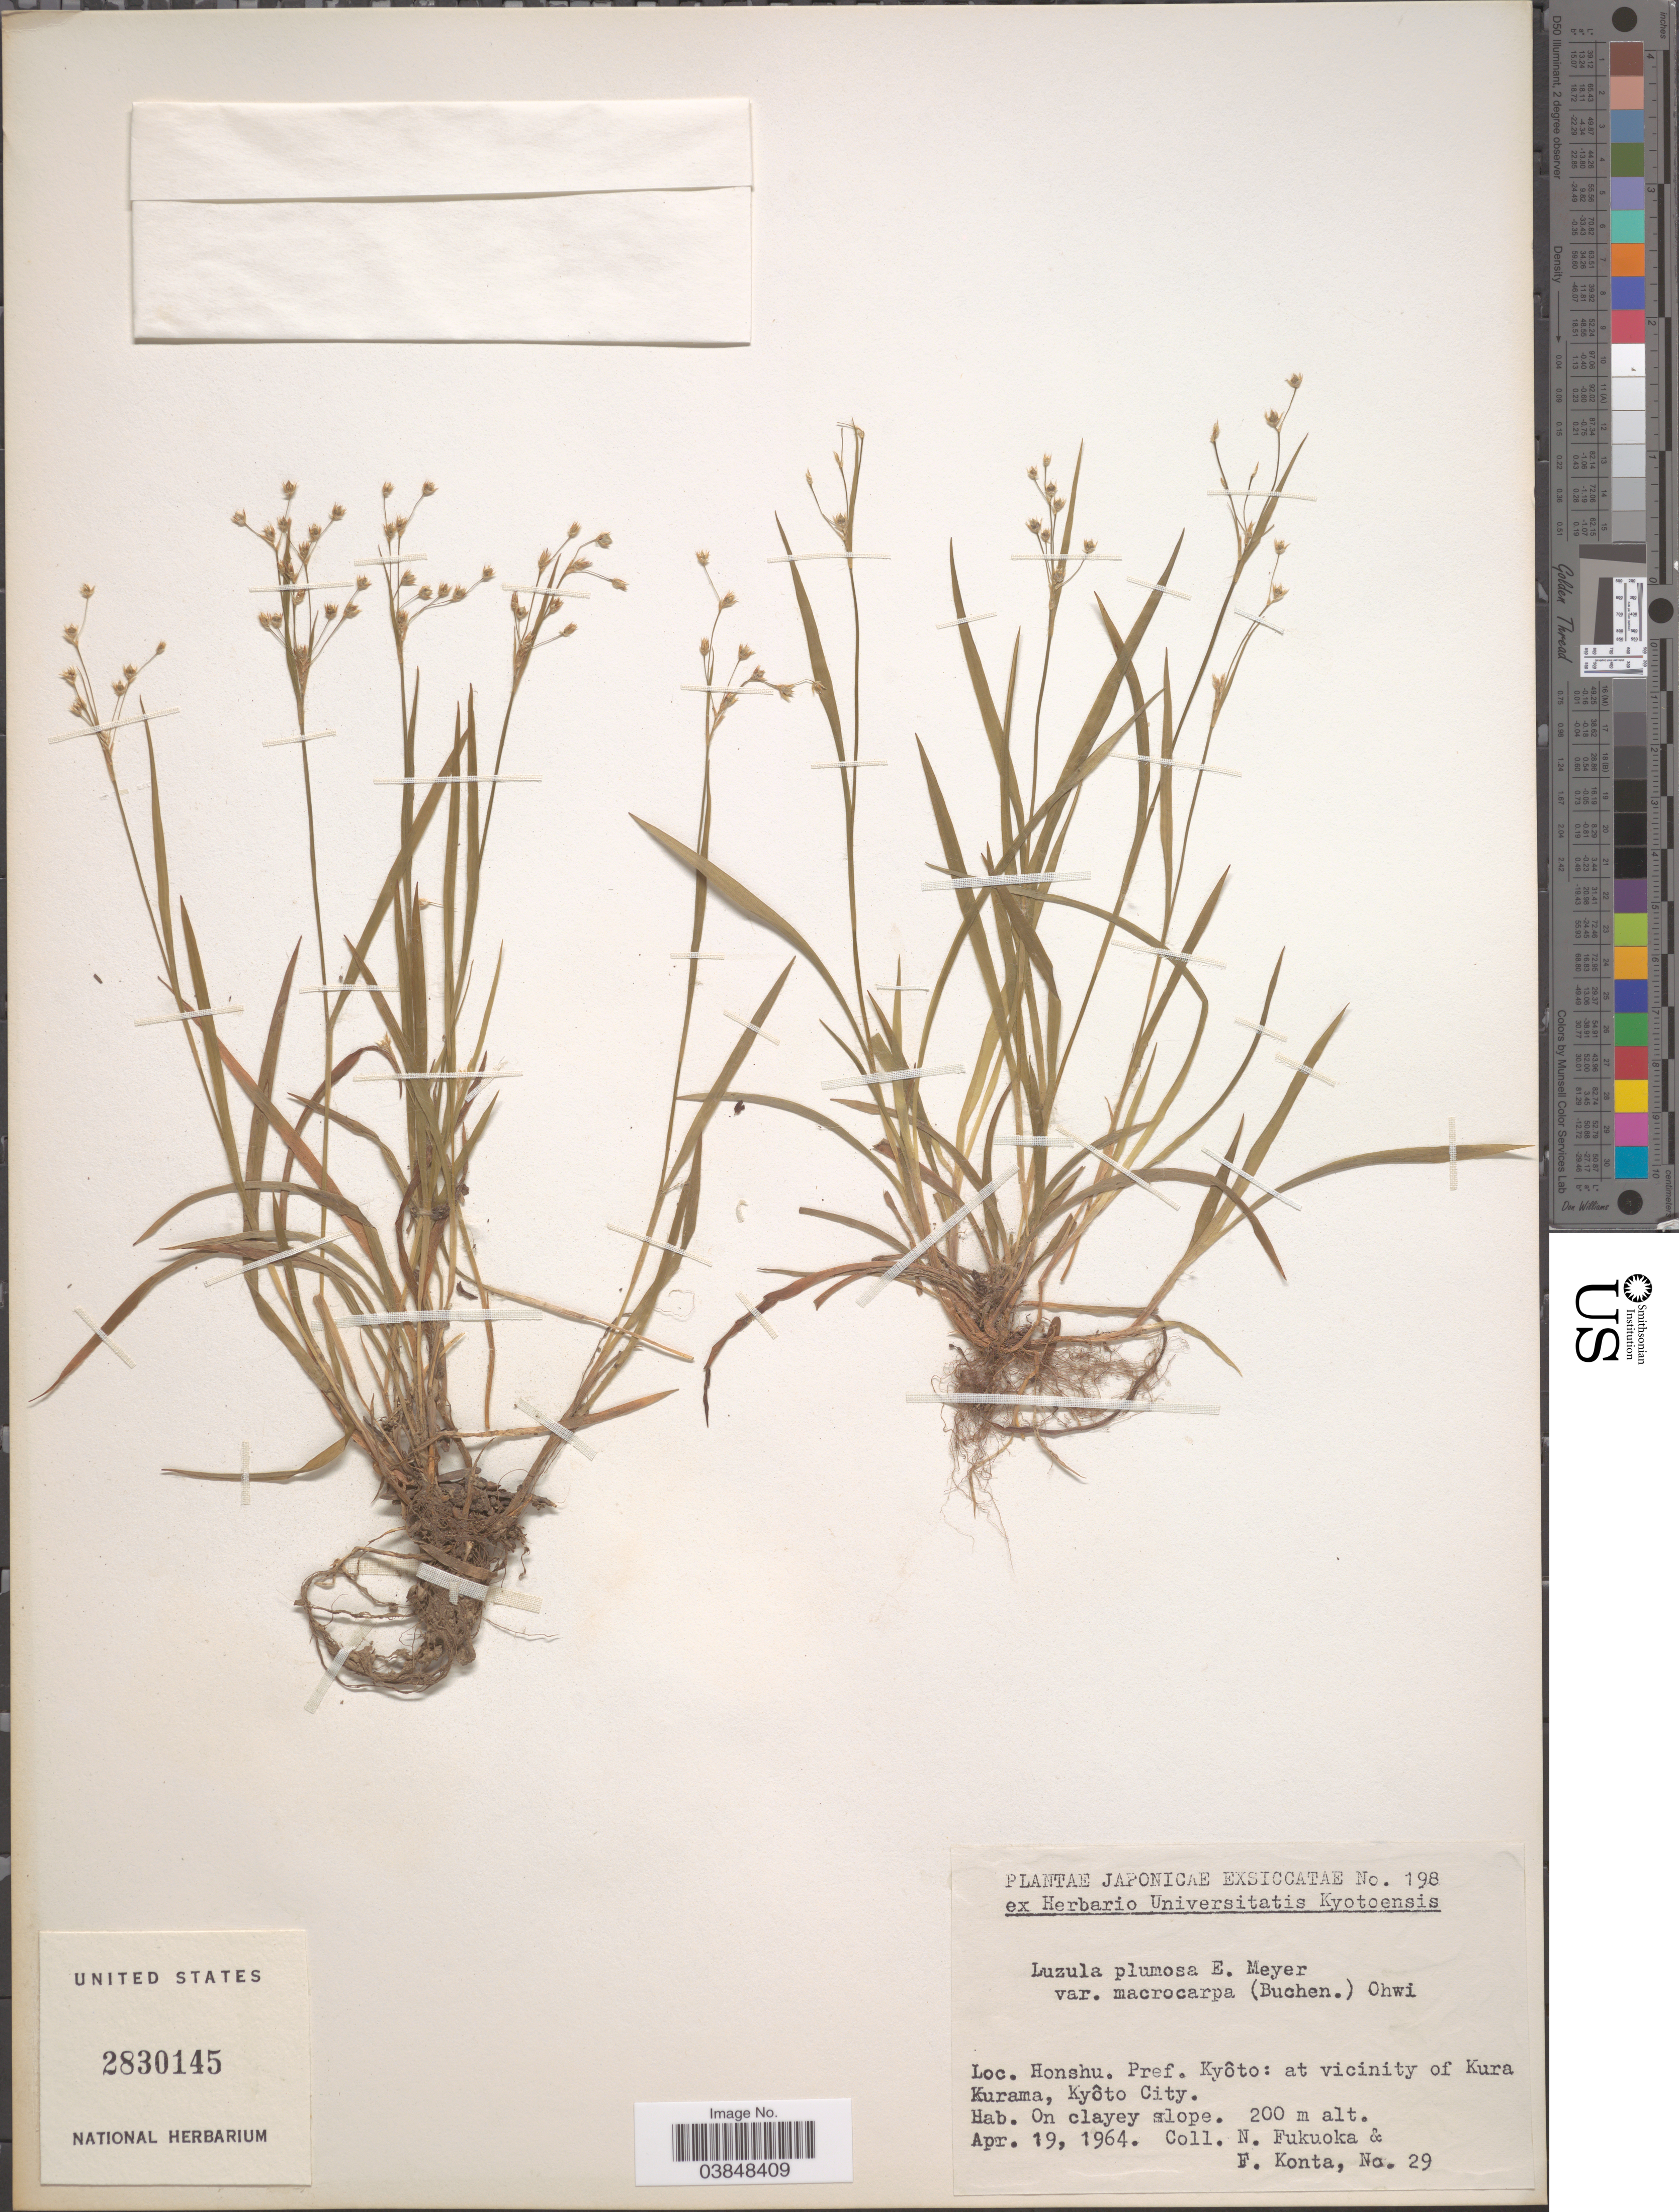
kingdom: Plantae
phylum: Tracheophyta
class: Liliopsida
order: Poales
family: Juncaceae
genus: Luzula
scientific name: Luzula plumosa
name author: E. Mey.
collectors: N. Fukuoka & F. Konta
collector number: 29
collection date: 1964-04-19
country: Japan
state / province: Kyoto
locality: Honshu. Pref. Kyôto: at vicinity of Kura Kurama, Kyôto City.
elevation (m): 200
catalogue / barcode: US 2830145